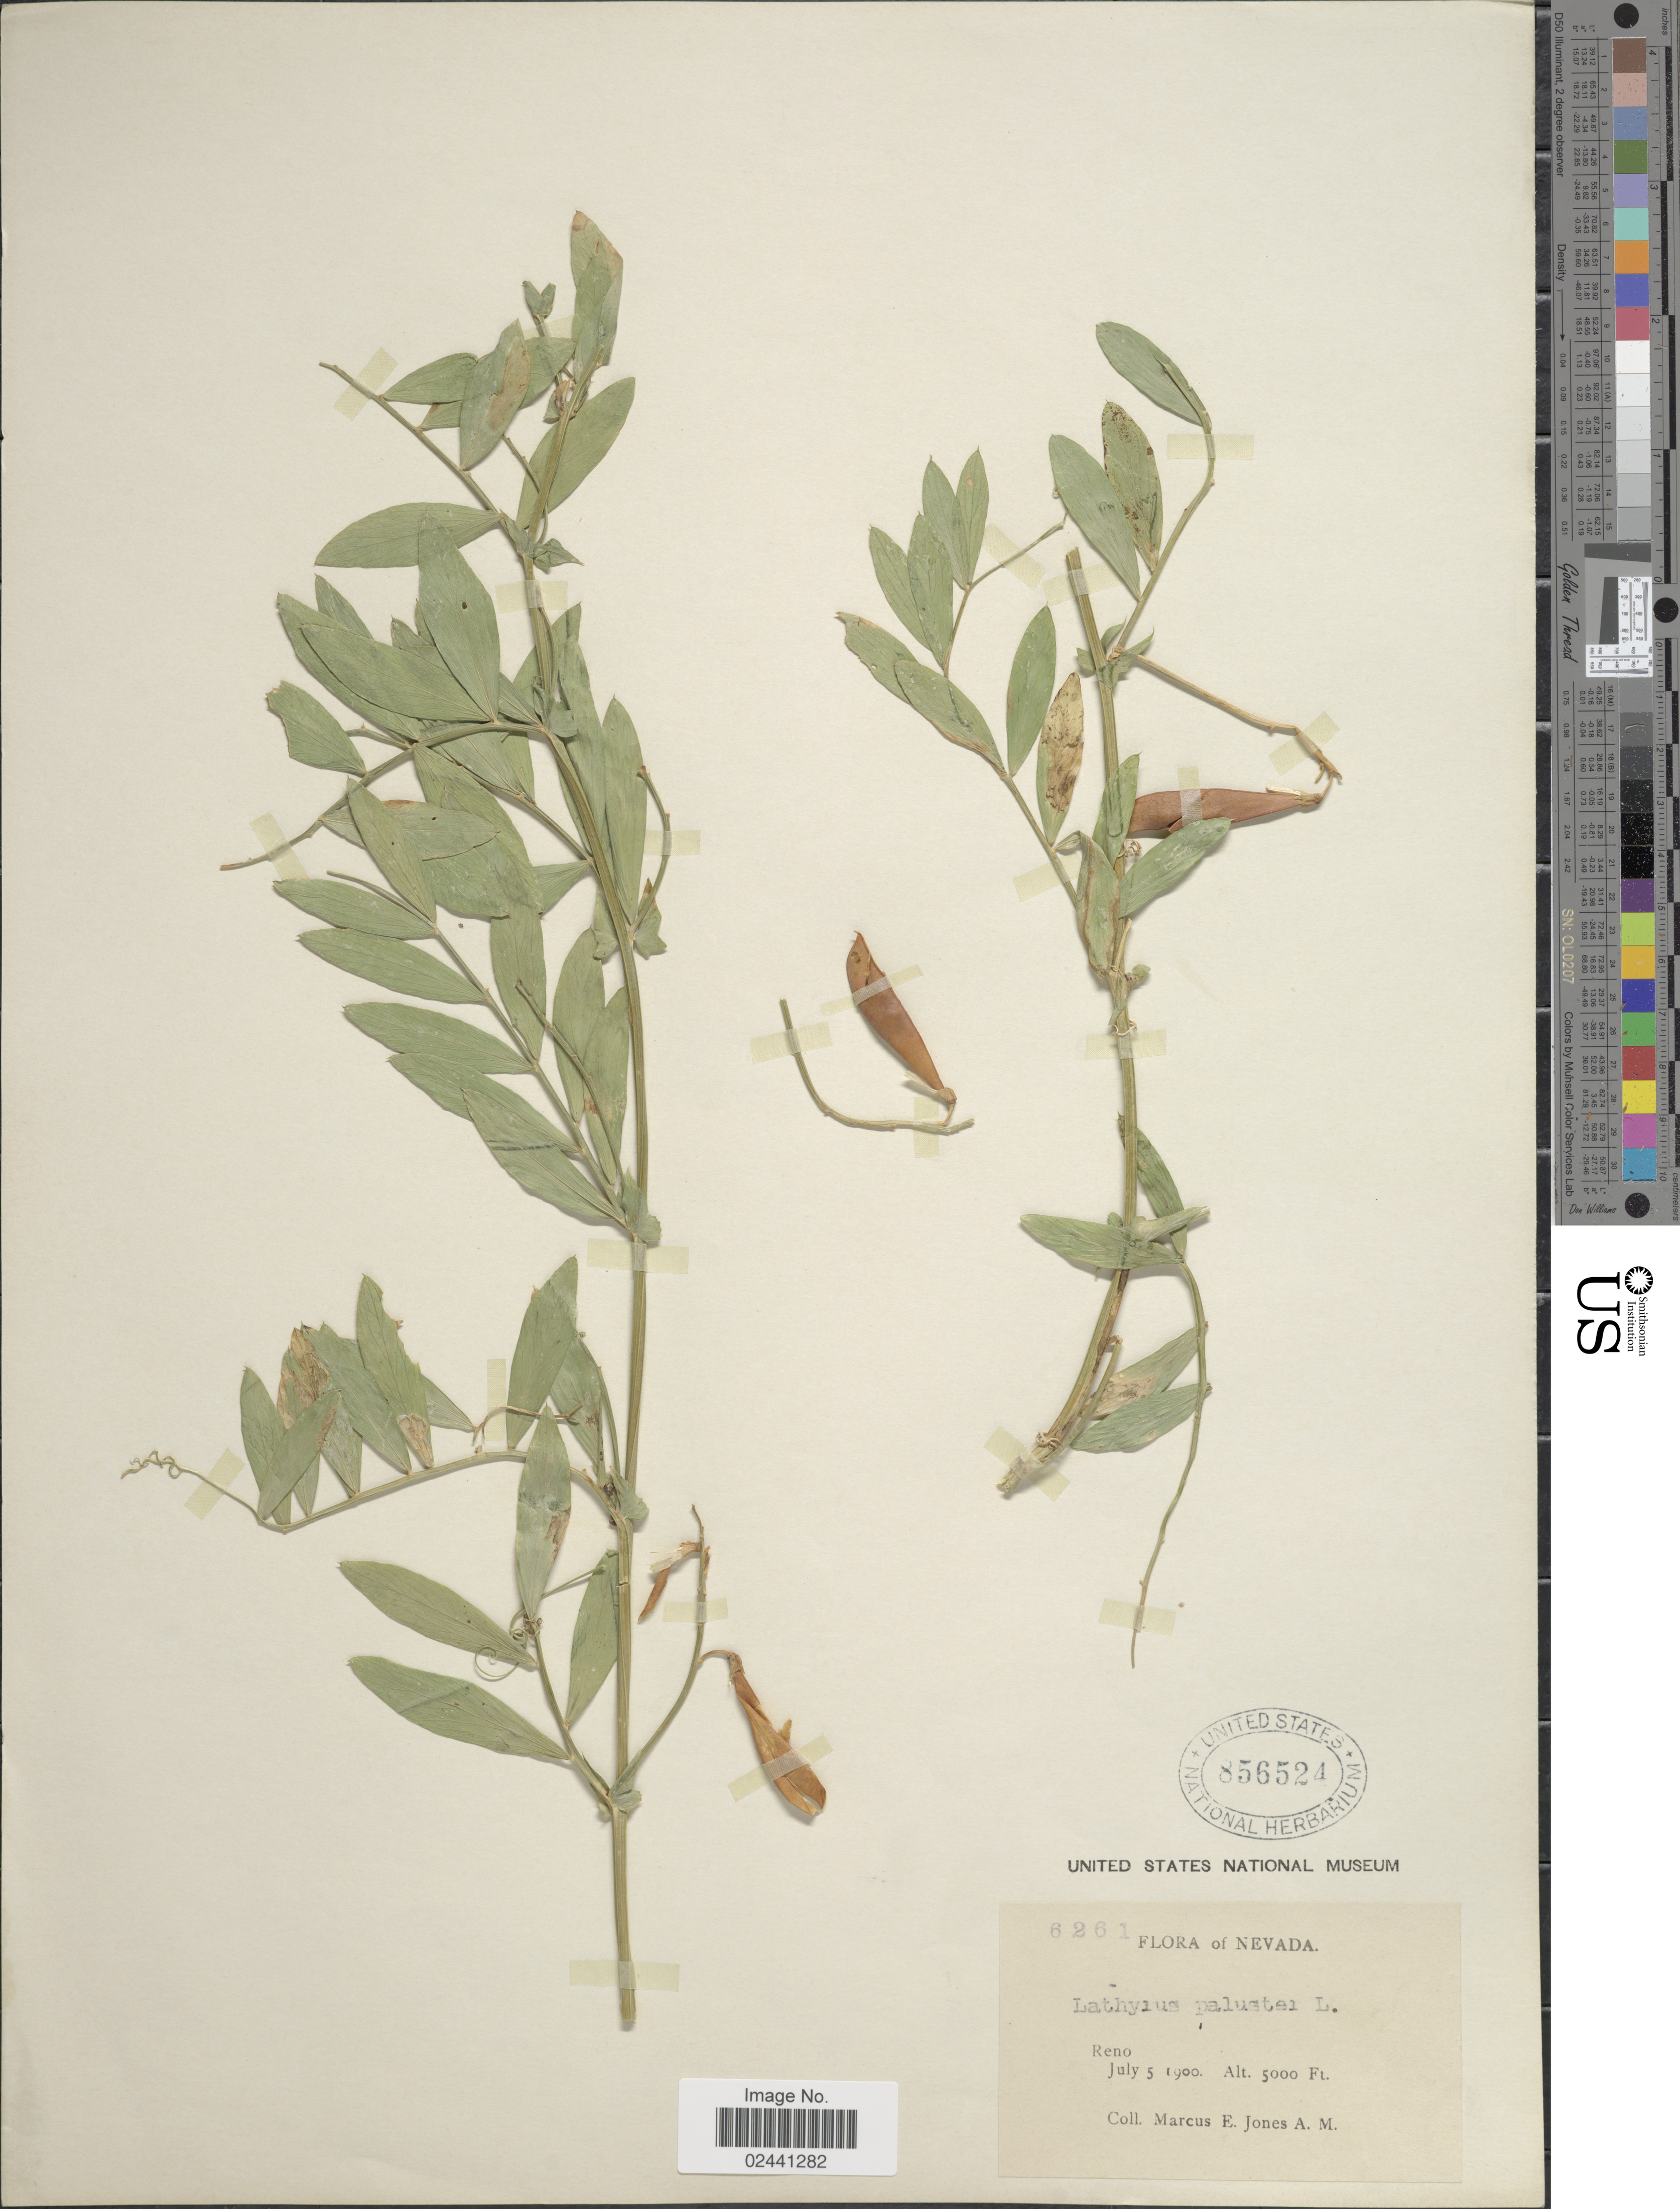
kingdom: Plantae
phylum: Tracheophyta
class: Magnoliopsida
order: Fabales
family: Fabaceae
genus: Lathyrus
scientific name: Lathyrus palustris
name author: L.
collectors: M. E. Jones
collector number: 6261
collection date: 1900-07-05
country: United States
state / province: Nevada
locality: Reno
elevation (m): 1524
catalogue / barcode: US 856524